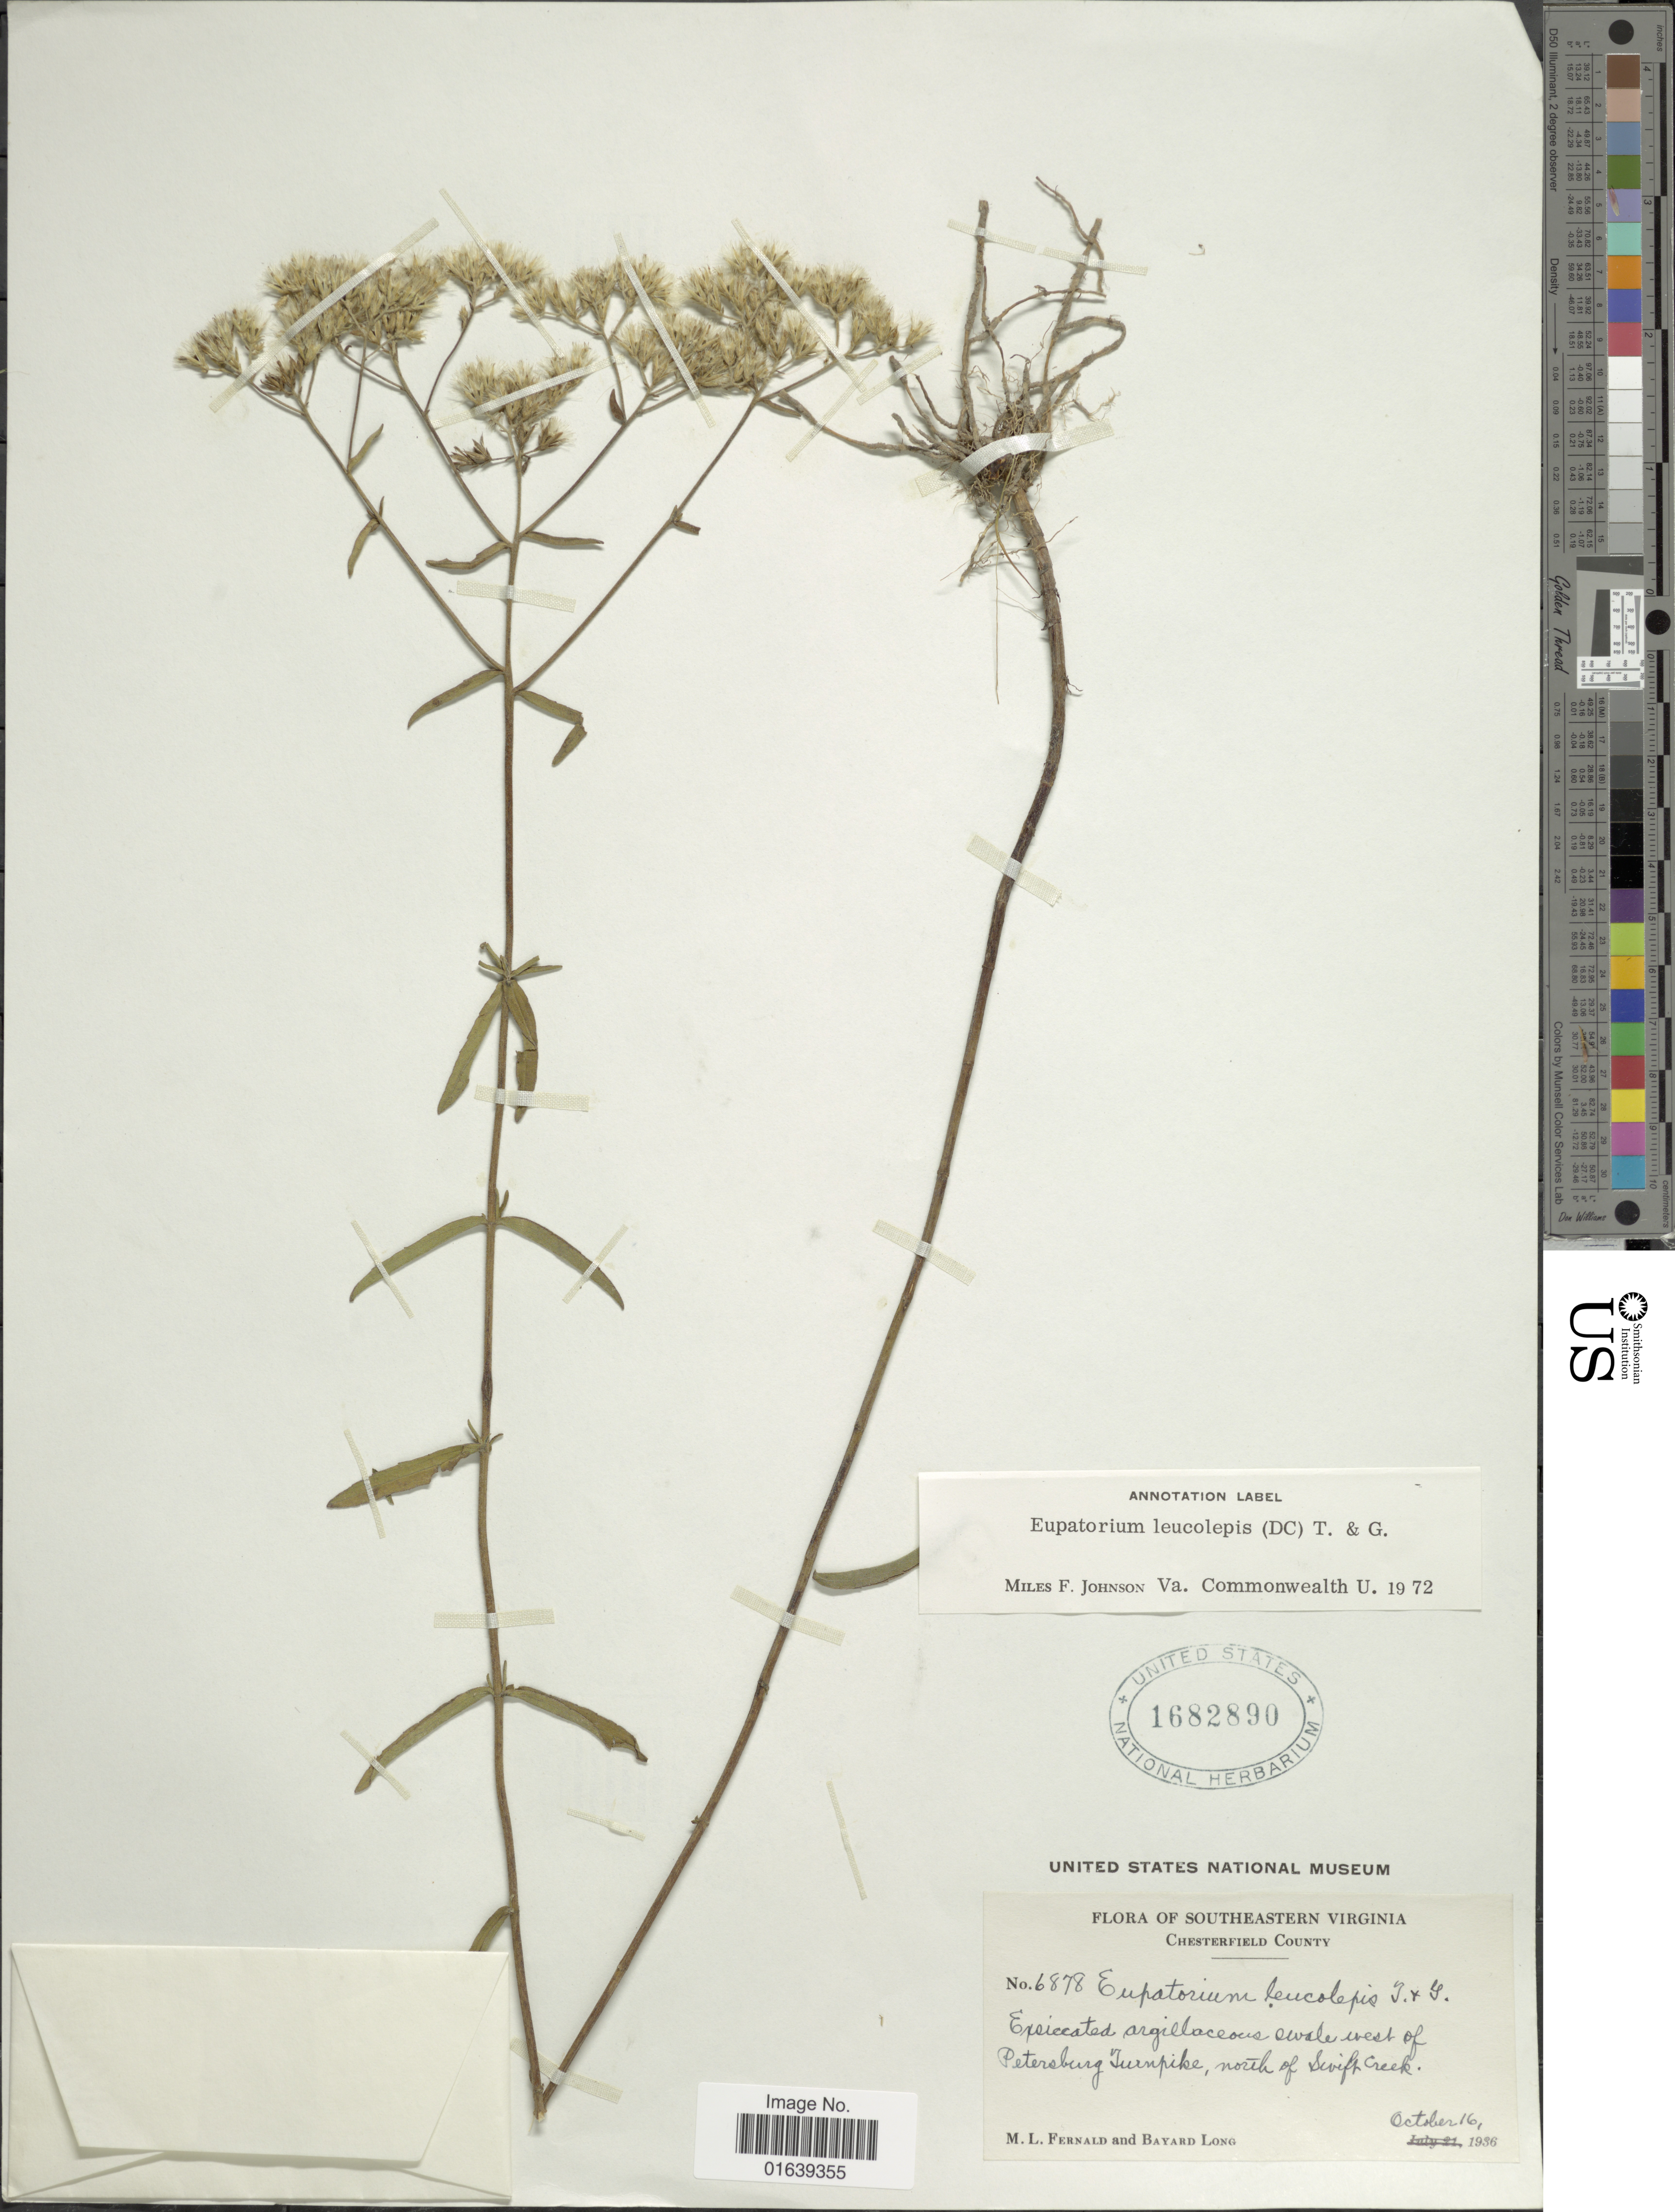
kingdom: Plantae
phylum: Tracheophyta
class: Magnoliopsida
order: Asterales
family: Asteraceae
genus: Eupatorium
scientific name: Eupatorium leucolepis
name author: (DC.) Torr. & A. Gray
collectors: M. L. Fernald & B. Long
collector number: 6878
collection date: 1936-10-16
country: United States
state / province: Virginia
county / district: Chesterfield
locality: Southeastern Virginia. Chesterfield County. west of Petersburg Turnpike, north of Swift Creek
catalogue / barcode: US 1682890